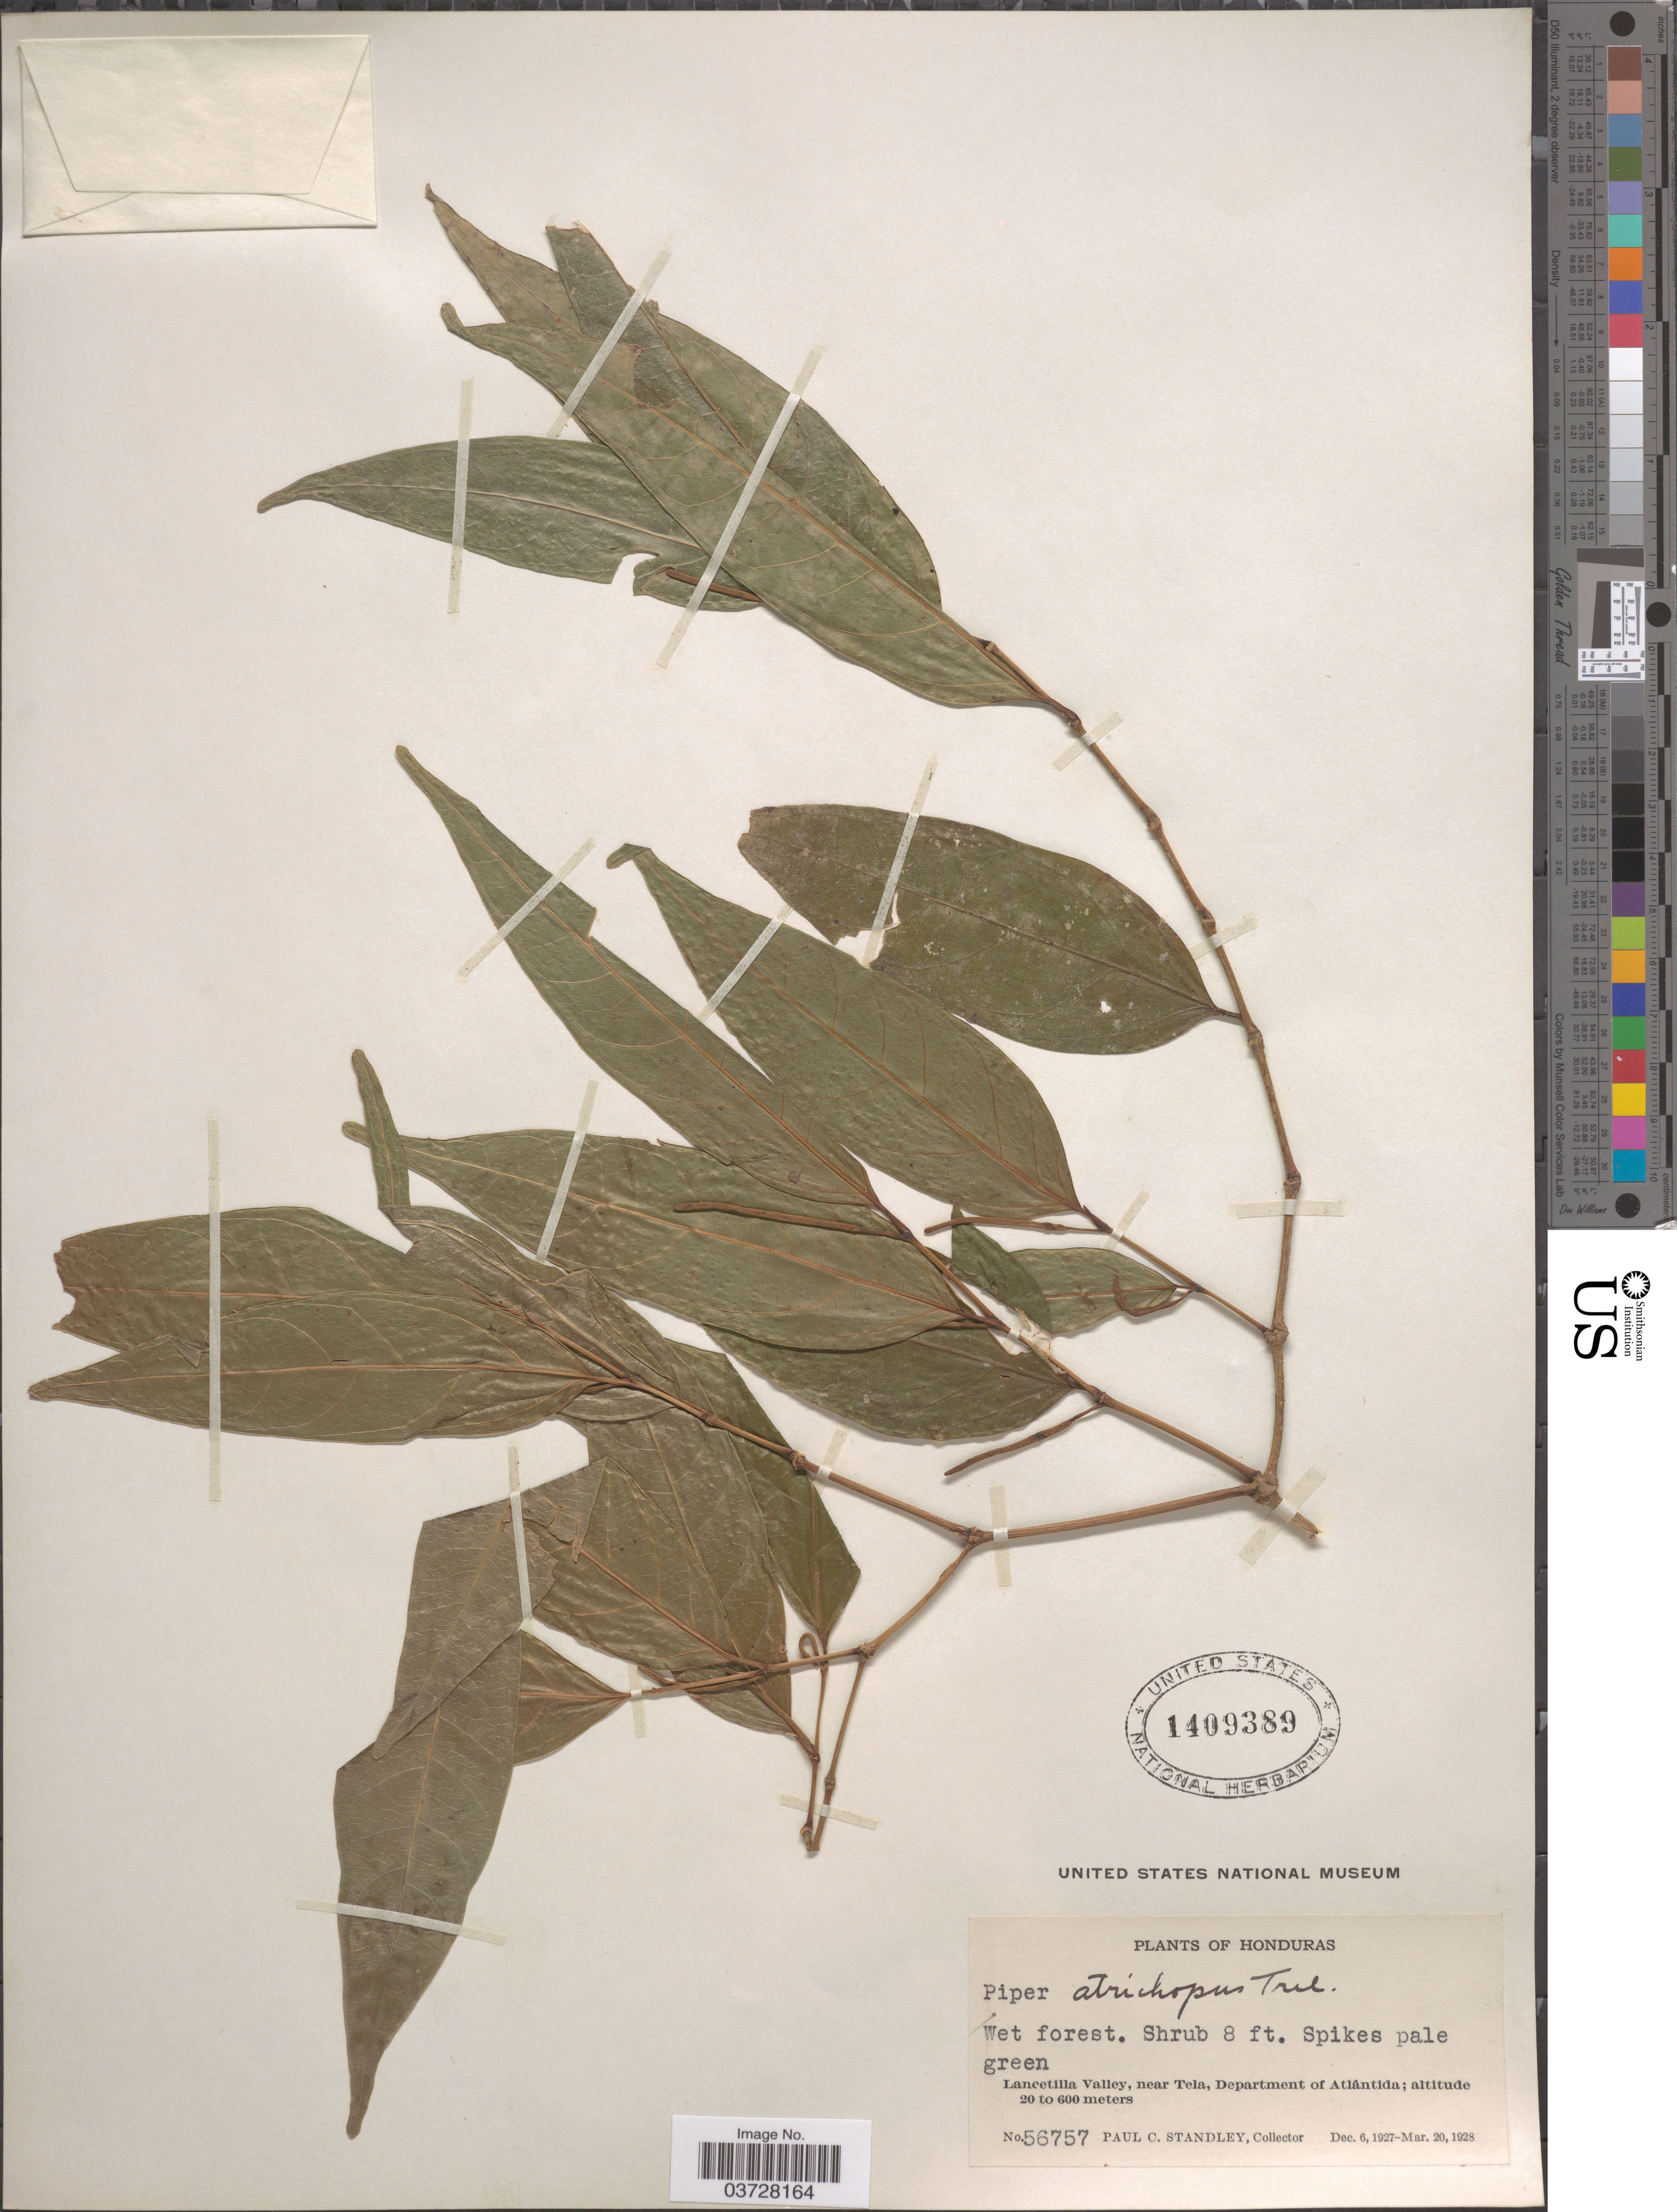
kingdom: Plantae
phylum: Tracheophyta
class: Magnoliopsida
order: Piperales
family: Piperaceae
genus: Piper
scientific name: Piper atrichopus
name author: Trel.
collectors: P. C. Standley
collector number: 56757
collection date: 1927-12-06/1928-03-20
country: Honduras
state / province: Atlantida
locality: Lancetilla Valley, near Tela, Department of Atlántida.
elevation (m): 20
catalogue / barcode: US 1409389